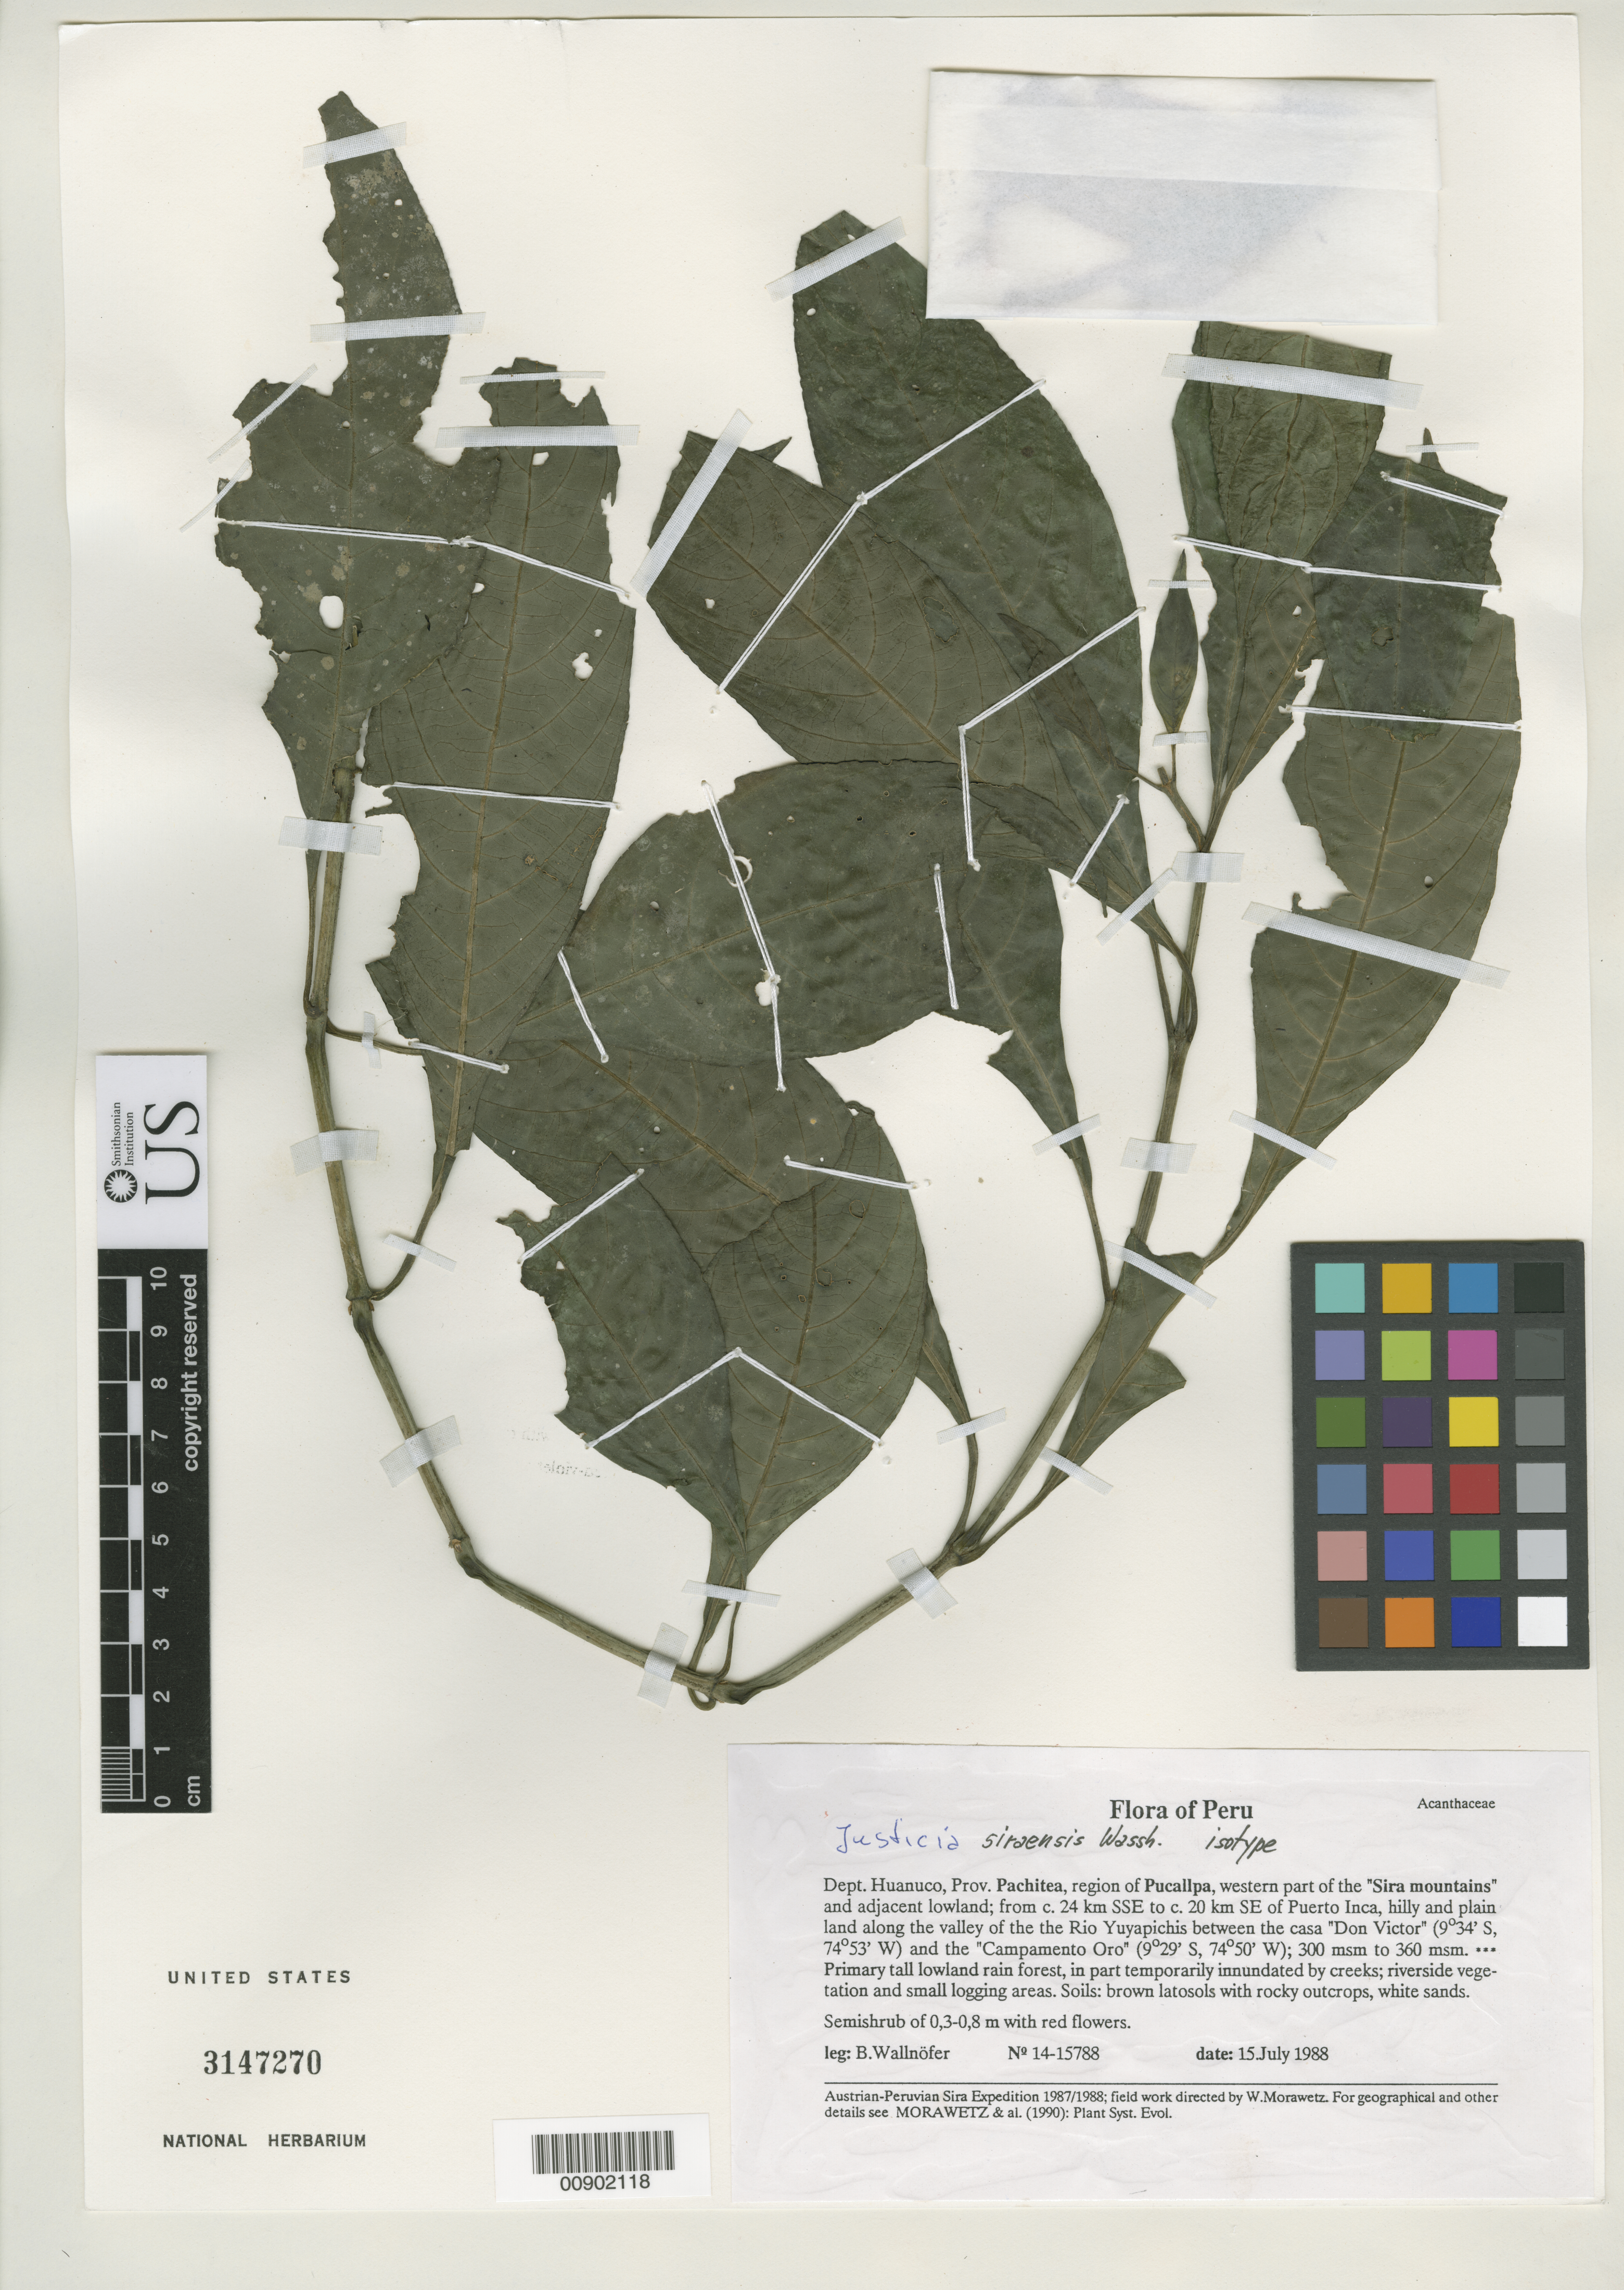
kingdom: Plantae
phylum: Tracheophyta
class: Magnoliopsida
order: Lamiales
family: Acanthaceae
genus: Justicia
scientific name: Justicia siraensis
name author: Wassh.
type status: Isotype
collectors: B. Wallnöfer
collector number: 14-15788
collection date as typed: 15 Jul 1988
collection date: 1988-07-15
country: Peru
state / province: Huánuco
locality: Dept. Huanuco, Prov. Pachitea, region of Pucallpa, western part of the "Sira mountains" and adjacent lowland; from c. 24 km SSE to c. 20 km SE of Puerto Inca, valley of the Rio Yuyapichis between the casa "Don Victor" and the "Campamento Oro".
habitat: Primary tall lowland rain forest, in part inundated by creeks; riverside vegetation and small logging areas. Soils: brown latosols with rocky outcrops, white sands.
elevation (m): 300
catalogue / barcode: US 3147270